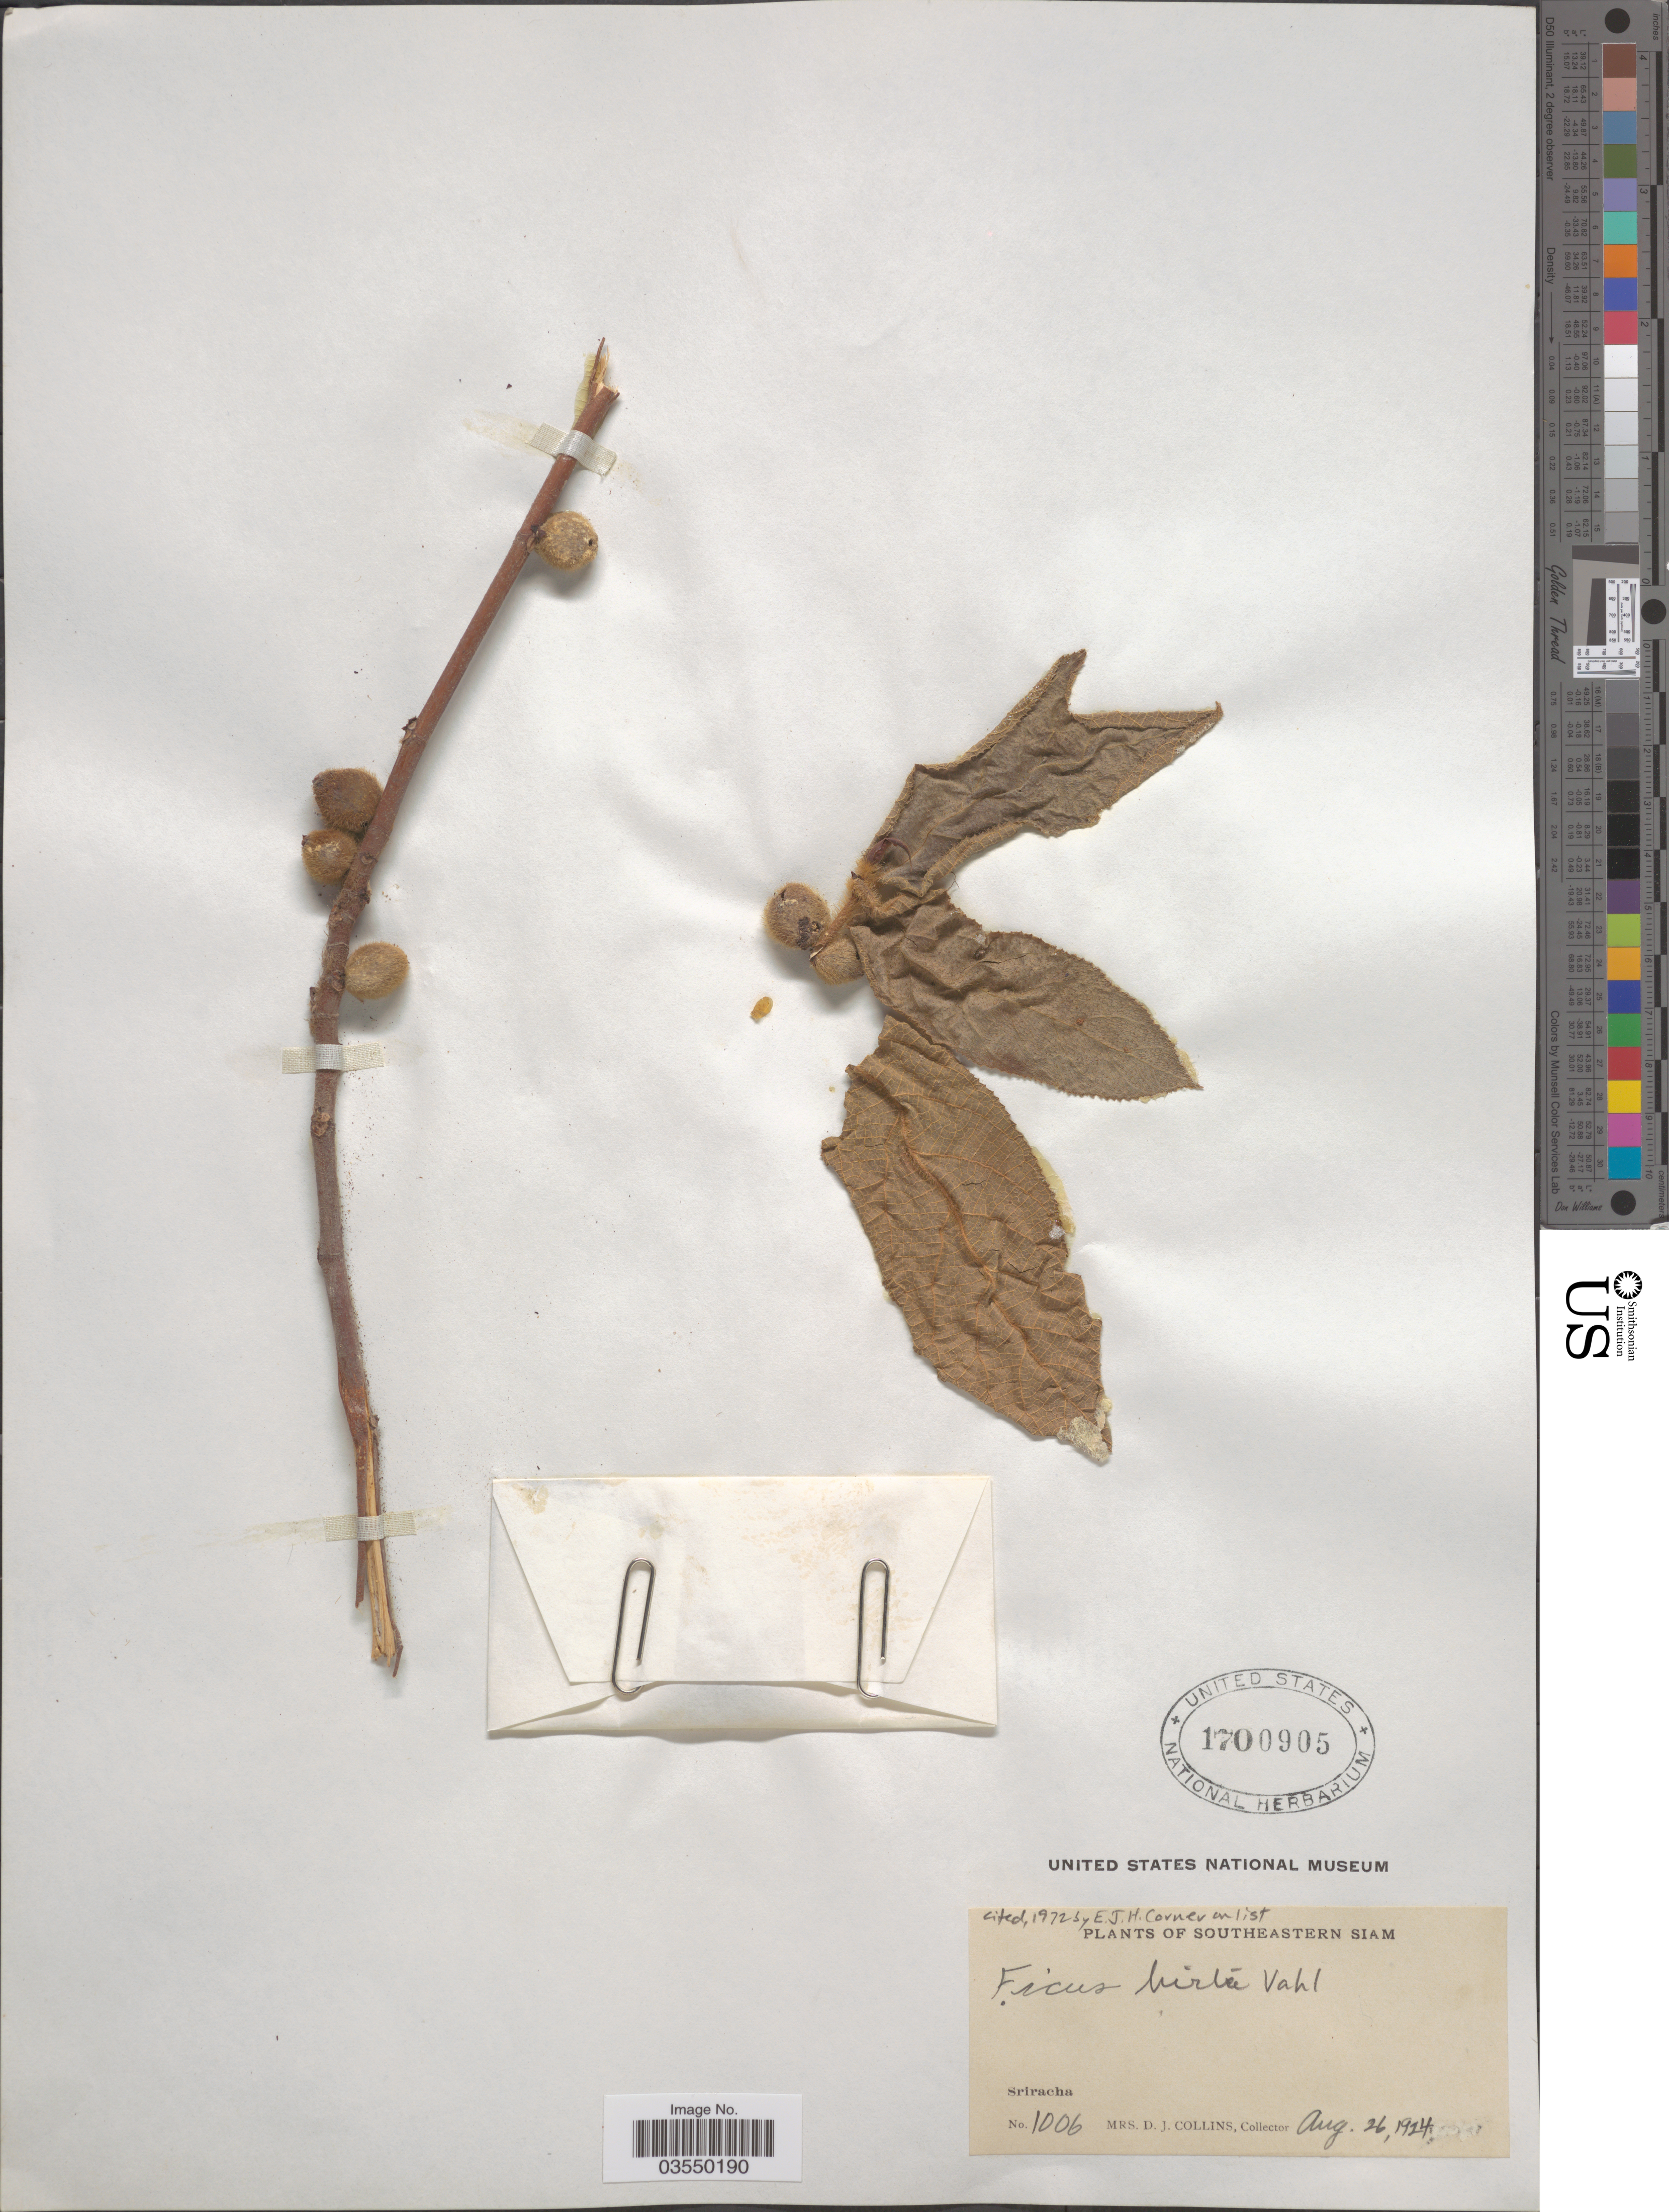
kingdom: Plantae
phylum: Tracheophyta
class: Magnoliopsida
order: Rosales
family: Moraceae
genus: Ficus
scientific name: Ficus hirta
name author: Vahl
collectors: Mrs. D. J. Collins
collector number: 1006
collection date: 1924-08-26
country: Thailand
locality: Southeastern Siam. Sriracha.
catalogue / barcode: US 1700905